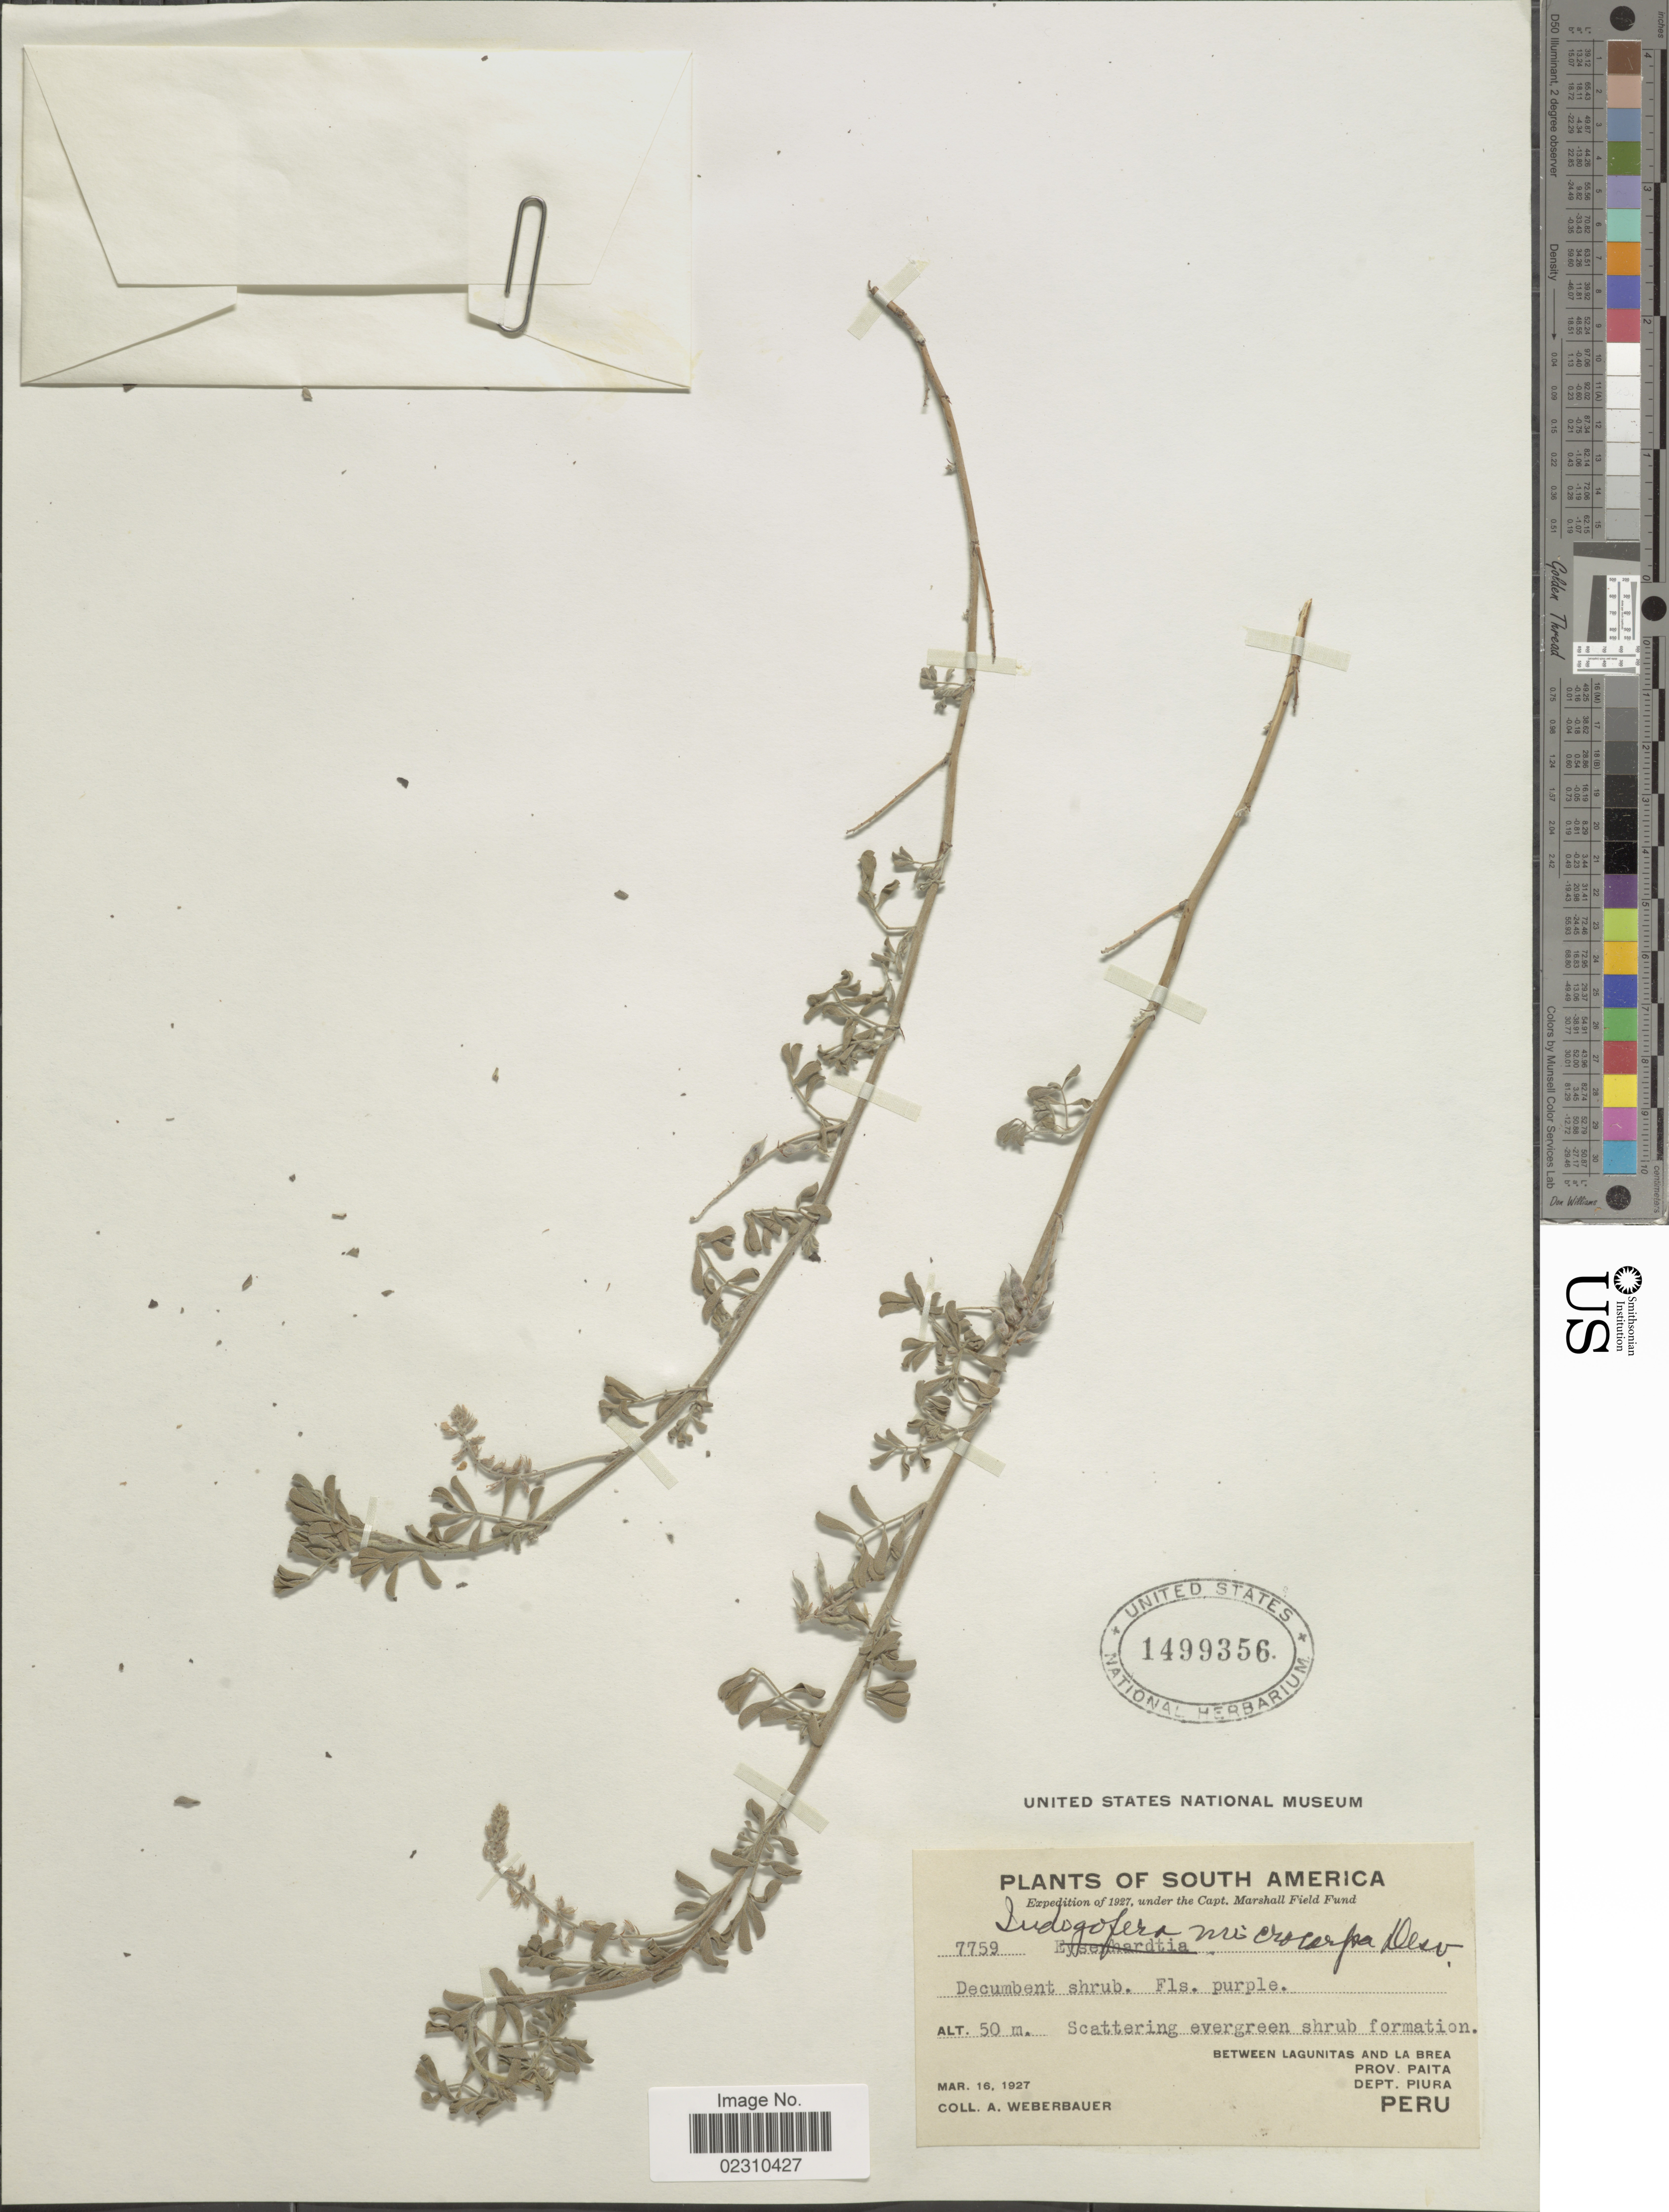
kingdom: Plantae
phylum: Tracheophyta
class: Magnoliopsida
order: Fabales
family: Fabaceae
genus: Indigofera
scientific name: Indigofera microcarpa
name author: Desv.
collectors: A. Weberbauer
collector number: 7759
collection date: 1927-03-16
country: Peru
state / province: Piura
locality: Between Lagunitas and La Brea, Dept. Piura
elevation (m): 50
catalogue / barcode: US 1499356